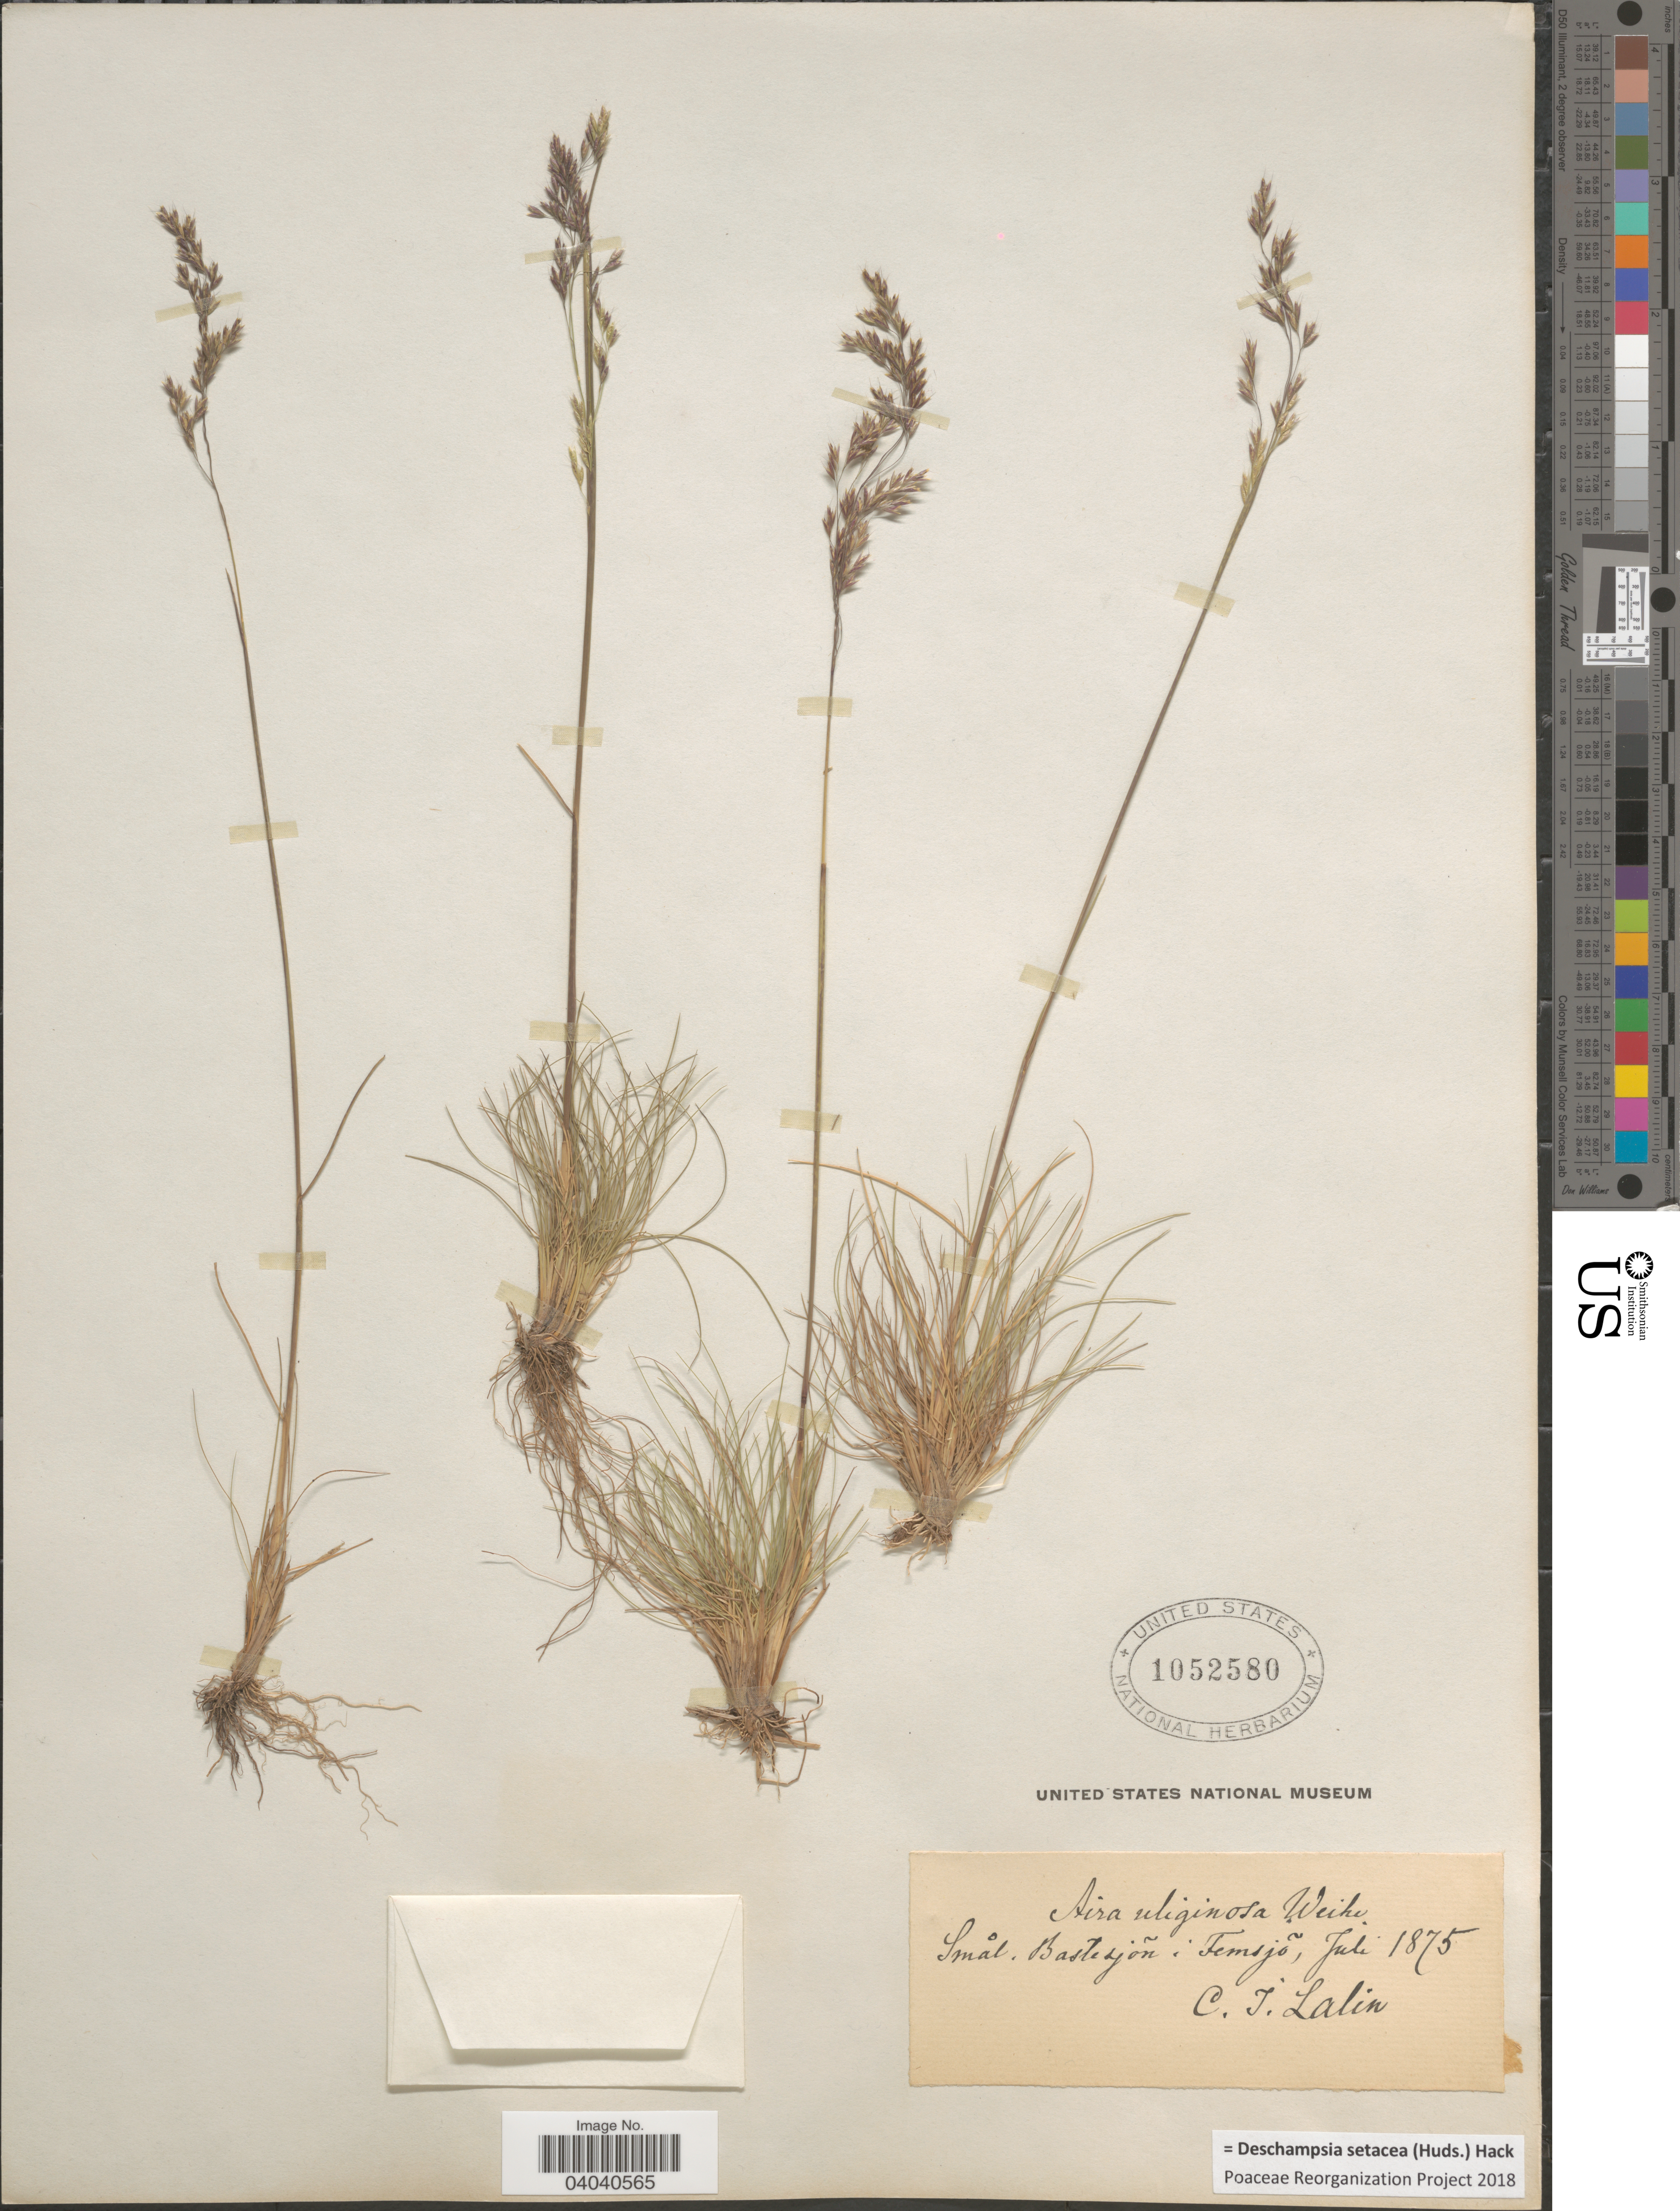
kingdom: Plantae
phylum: Tracheophyta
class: Liliopsida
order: Poales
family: Poaceae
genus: Deschampsia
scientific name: Deschampsia setacea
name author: (Huds.) Hack.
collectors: C. Lalin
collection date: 1875-07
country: Sweden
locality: Smål. Basteljõn : Femsjõ.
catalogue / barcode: US 1052580